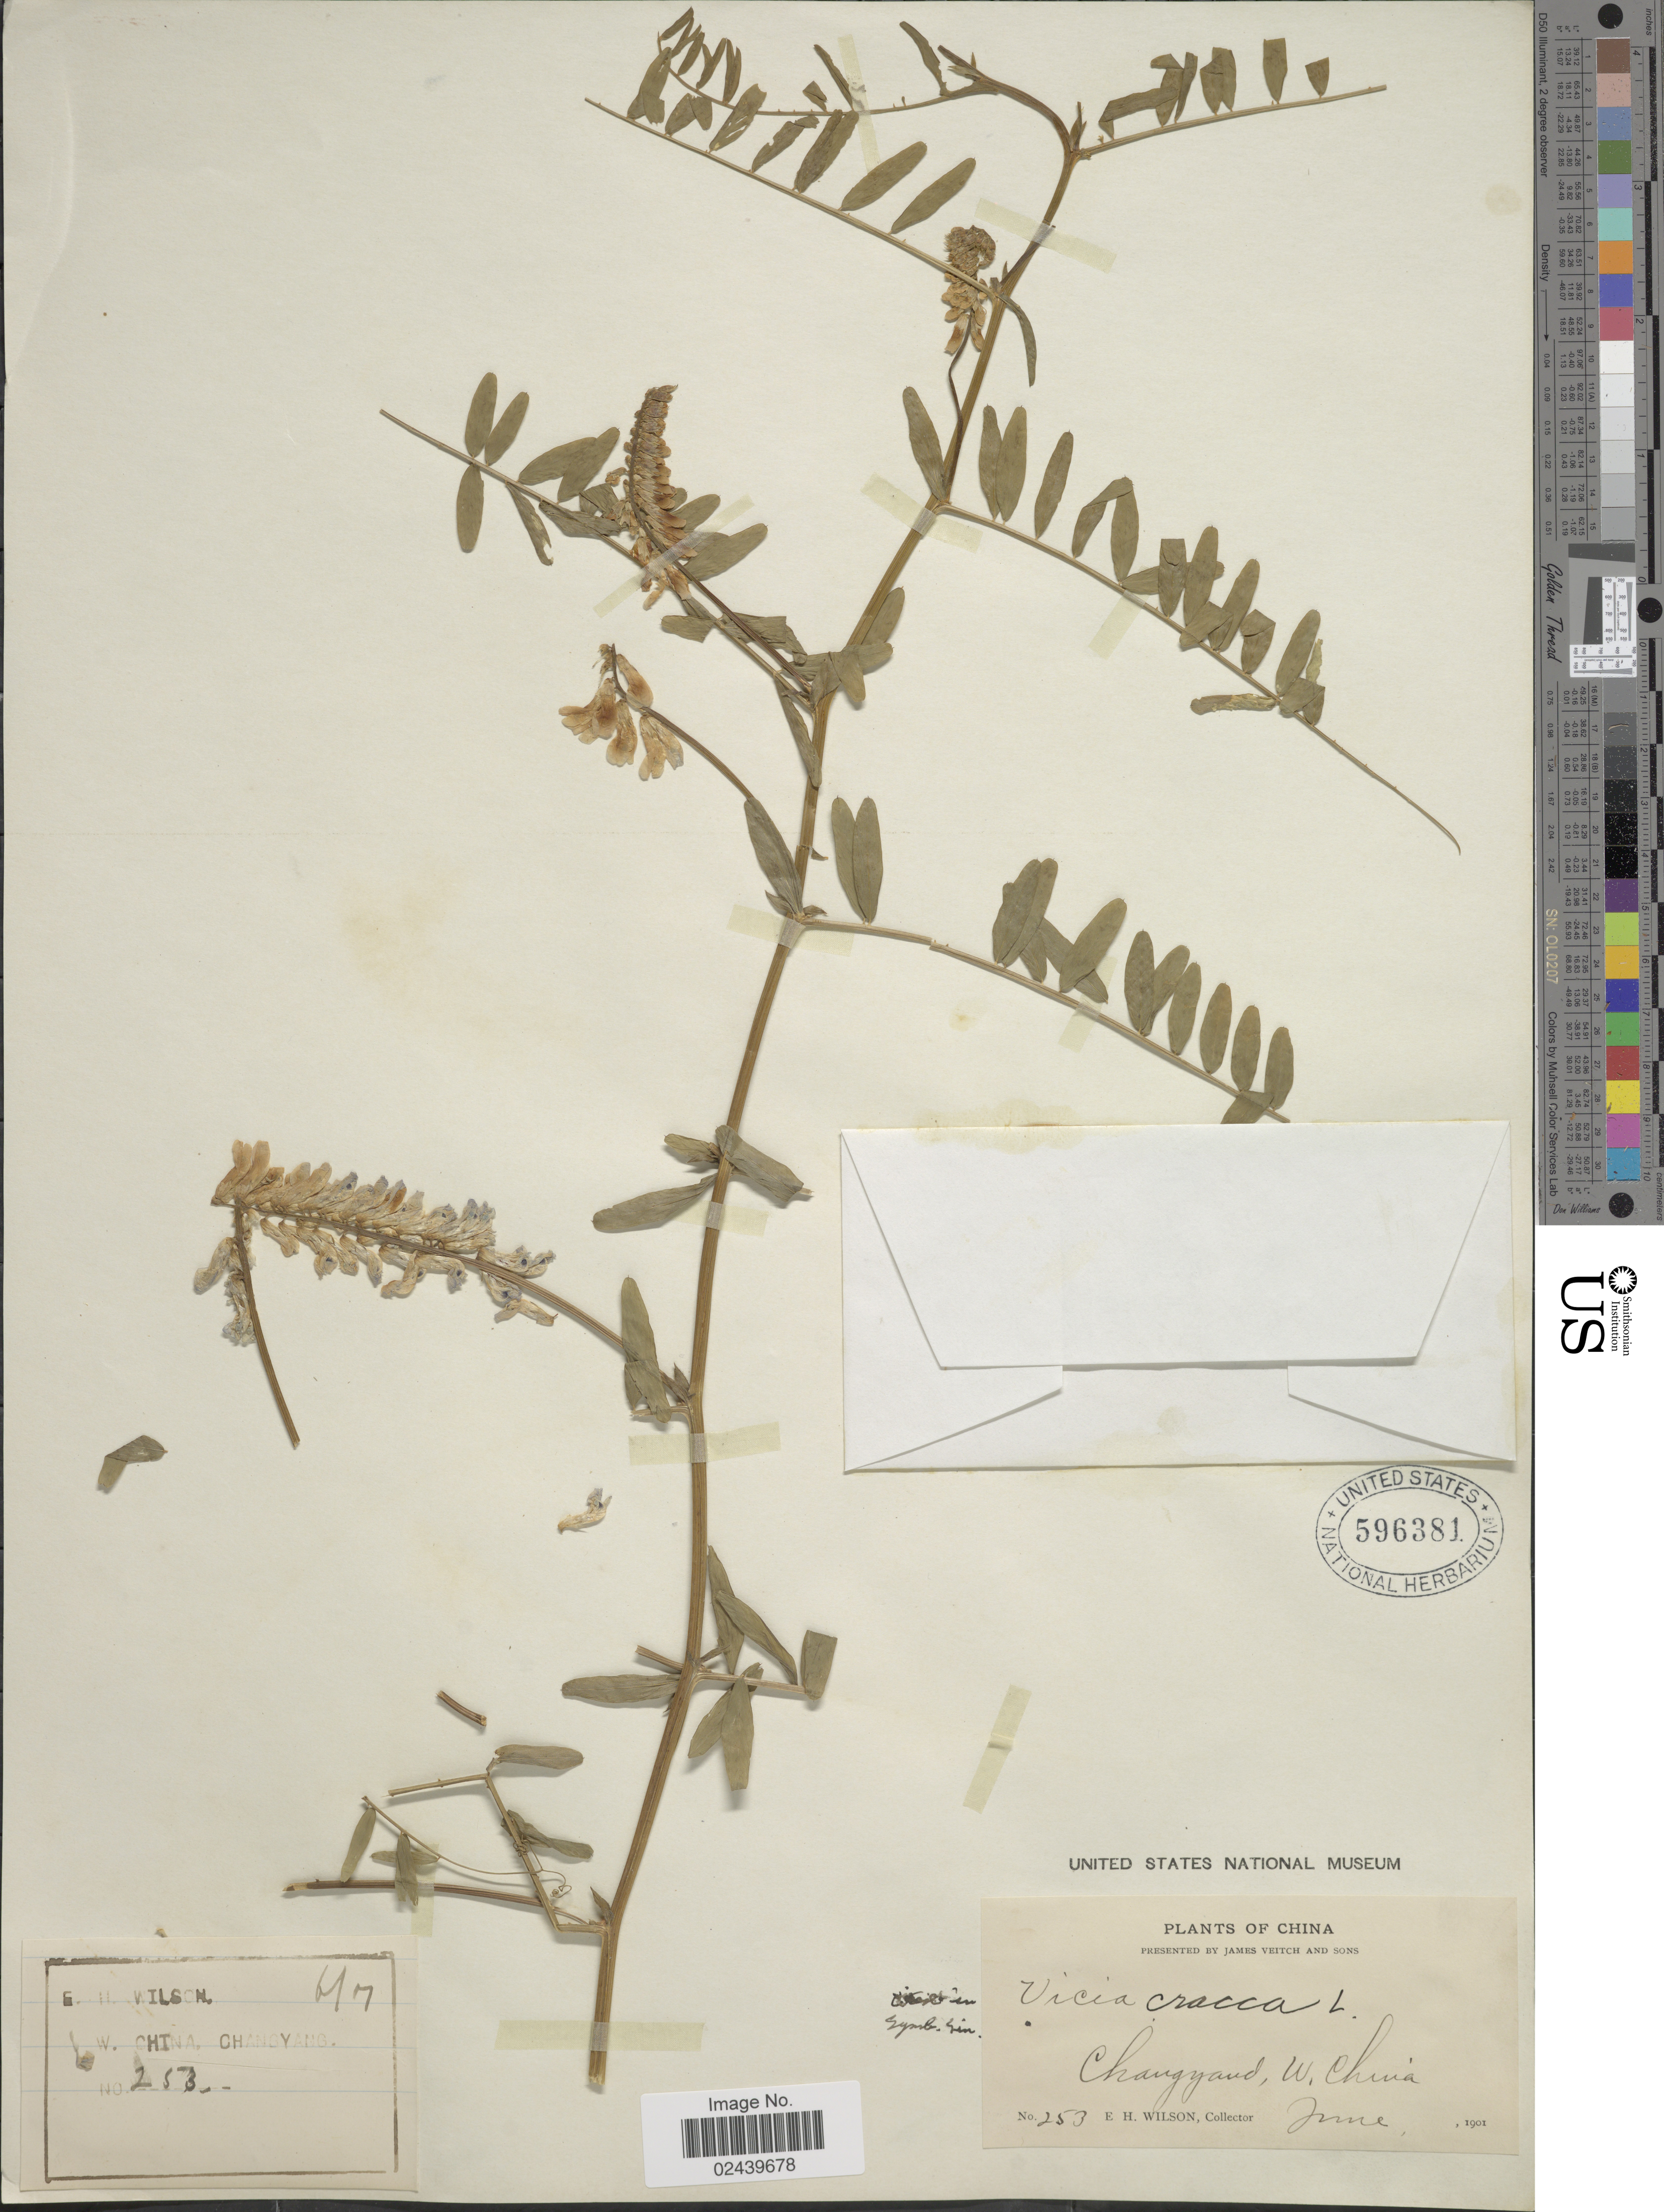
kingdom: Plantae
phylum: Tracheophyta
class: Magnoliopsida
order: Fabales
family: Fabaceae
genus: Vicia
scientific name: Vicia cracca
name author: L.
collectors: E. Wilson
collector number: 253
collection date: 1901-06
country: China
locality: W. China. Changyang.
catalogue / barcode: US 596381